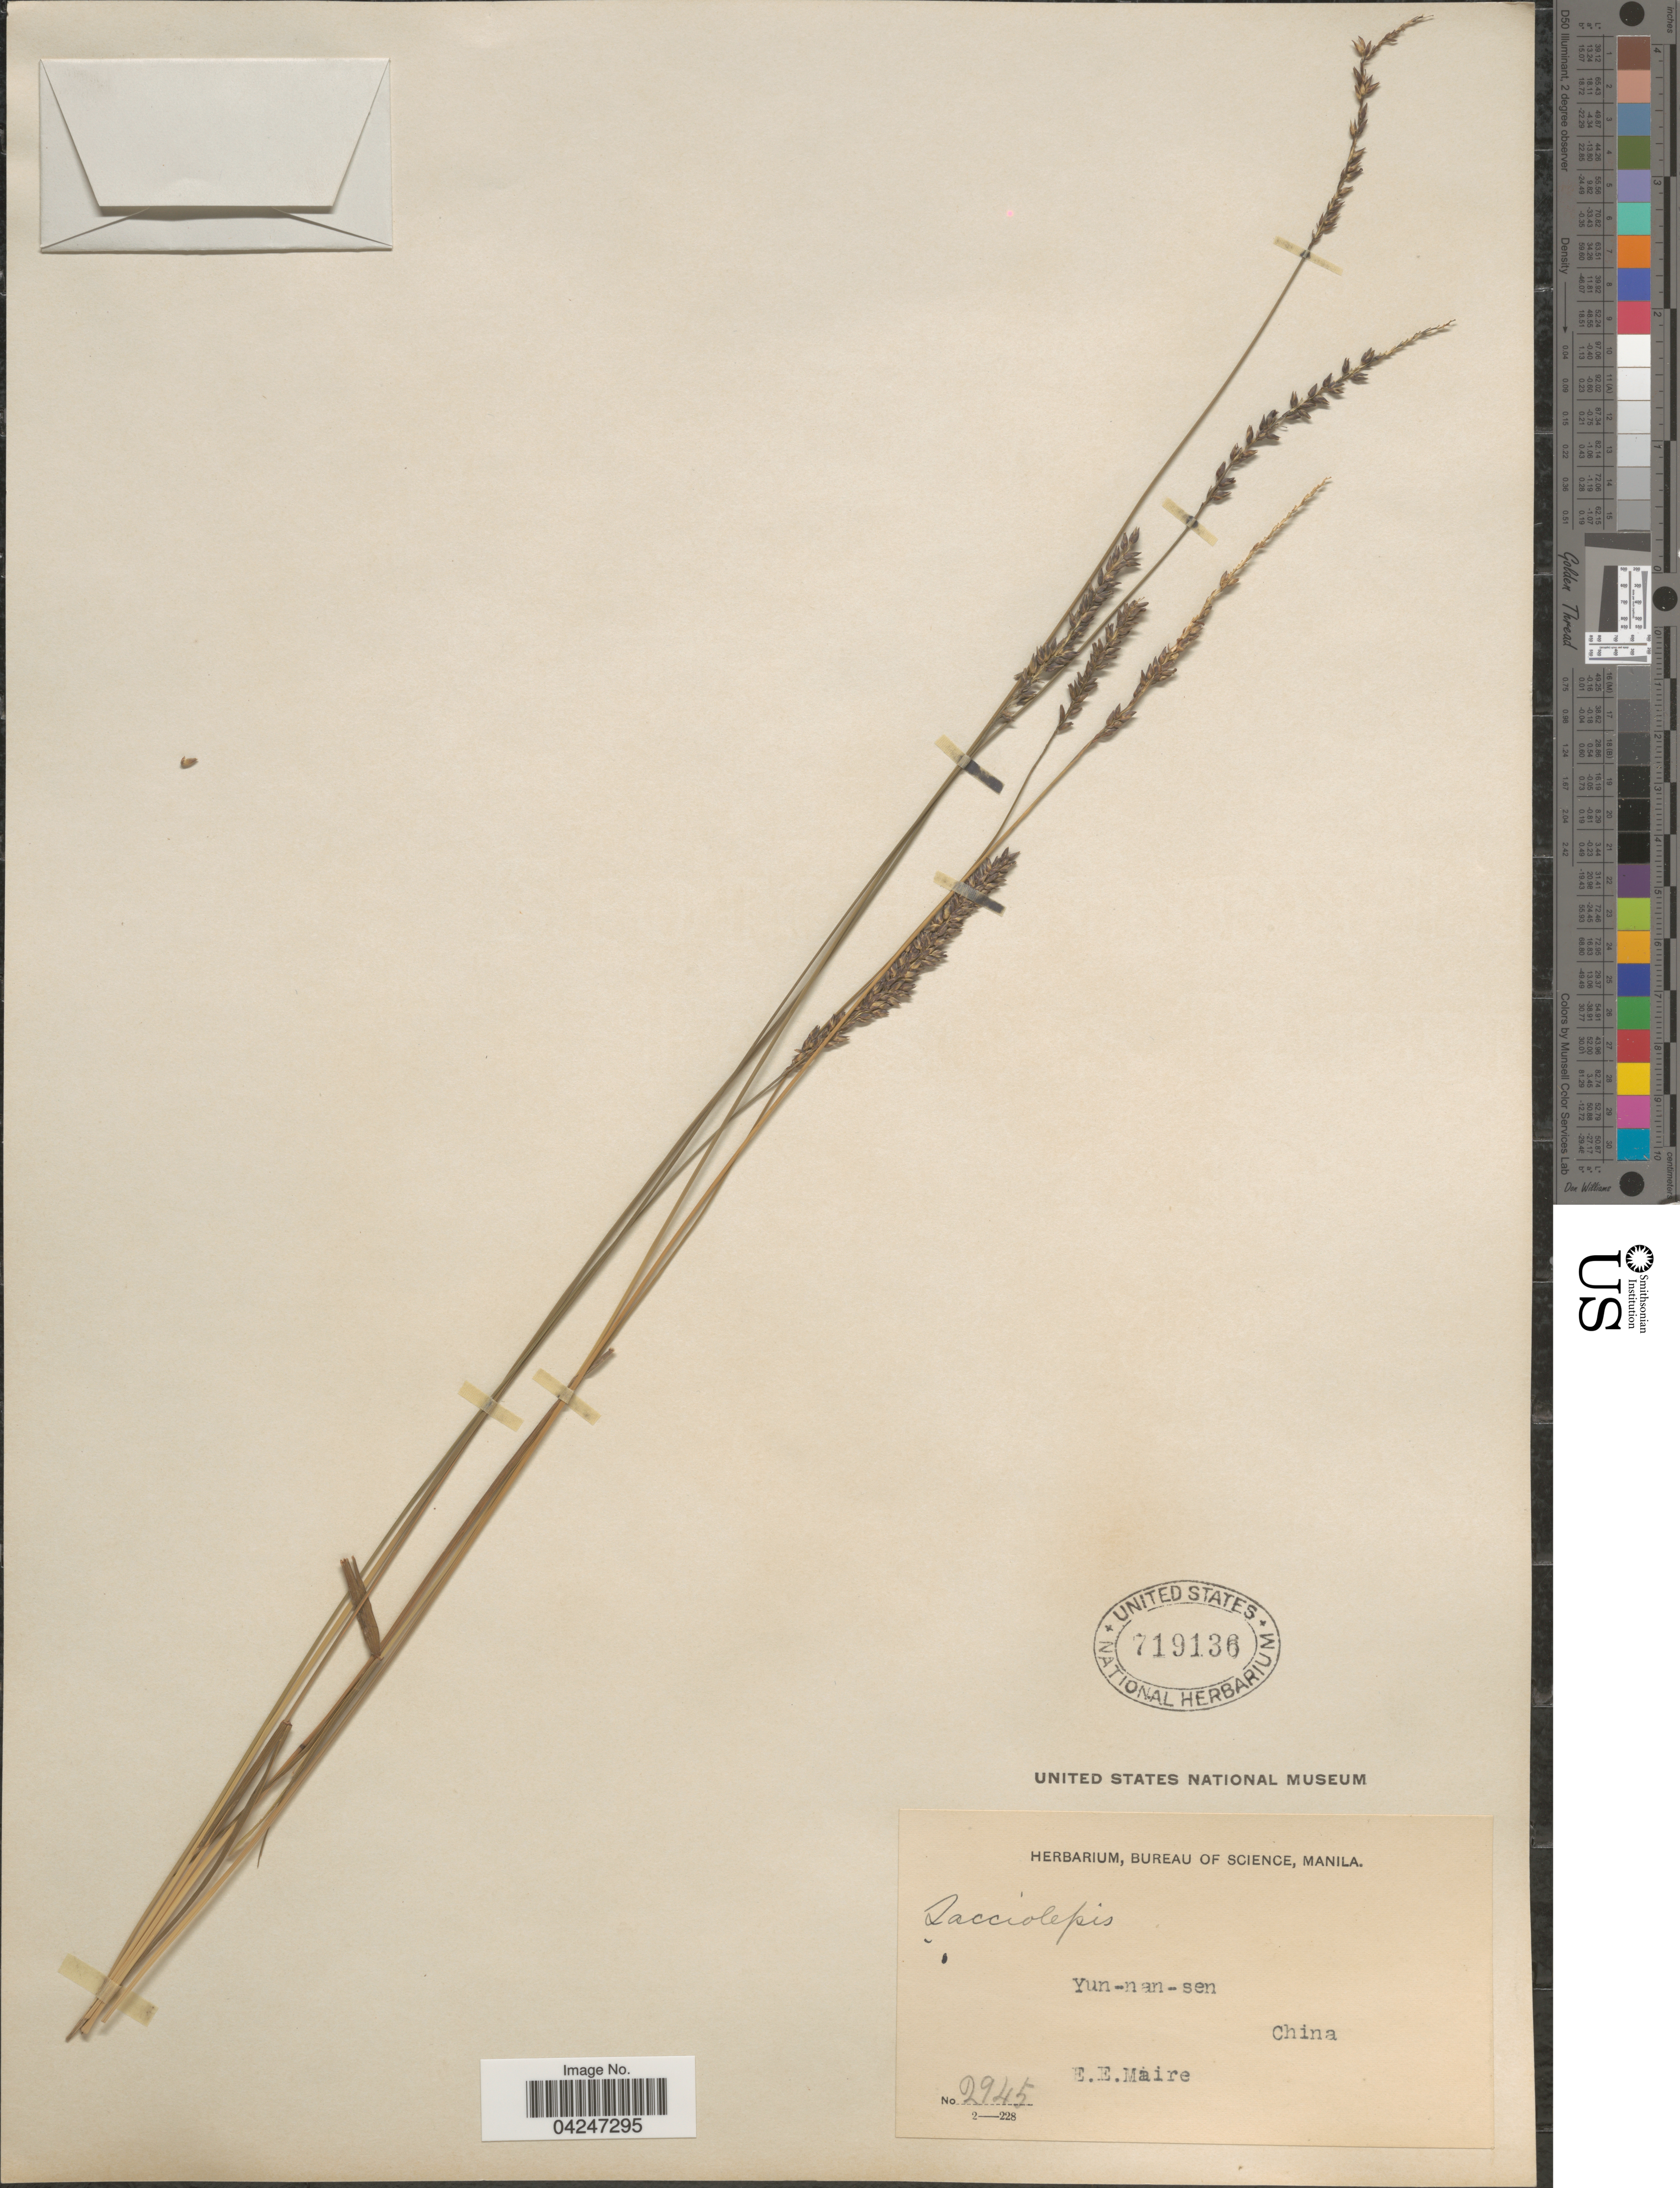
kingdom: Plantae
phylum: Tracheophyta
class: Liliopsida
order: Poales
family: Poaceae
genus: Sacciolepis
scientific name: Sacciolepis indica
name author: (L.) Chase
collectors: E. E. Maire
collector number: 2945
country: China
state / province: Yunnan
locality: Yun-nan-sen.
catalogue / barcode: US 719136